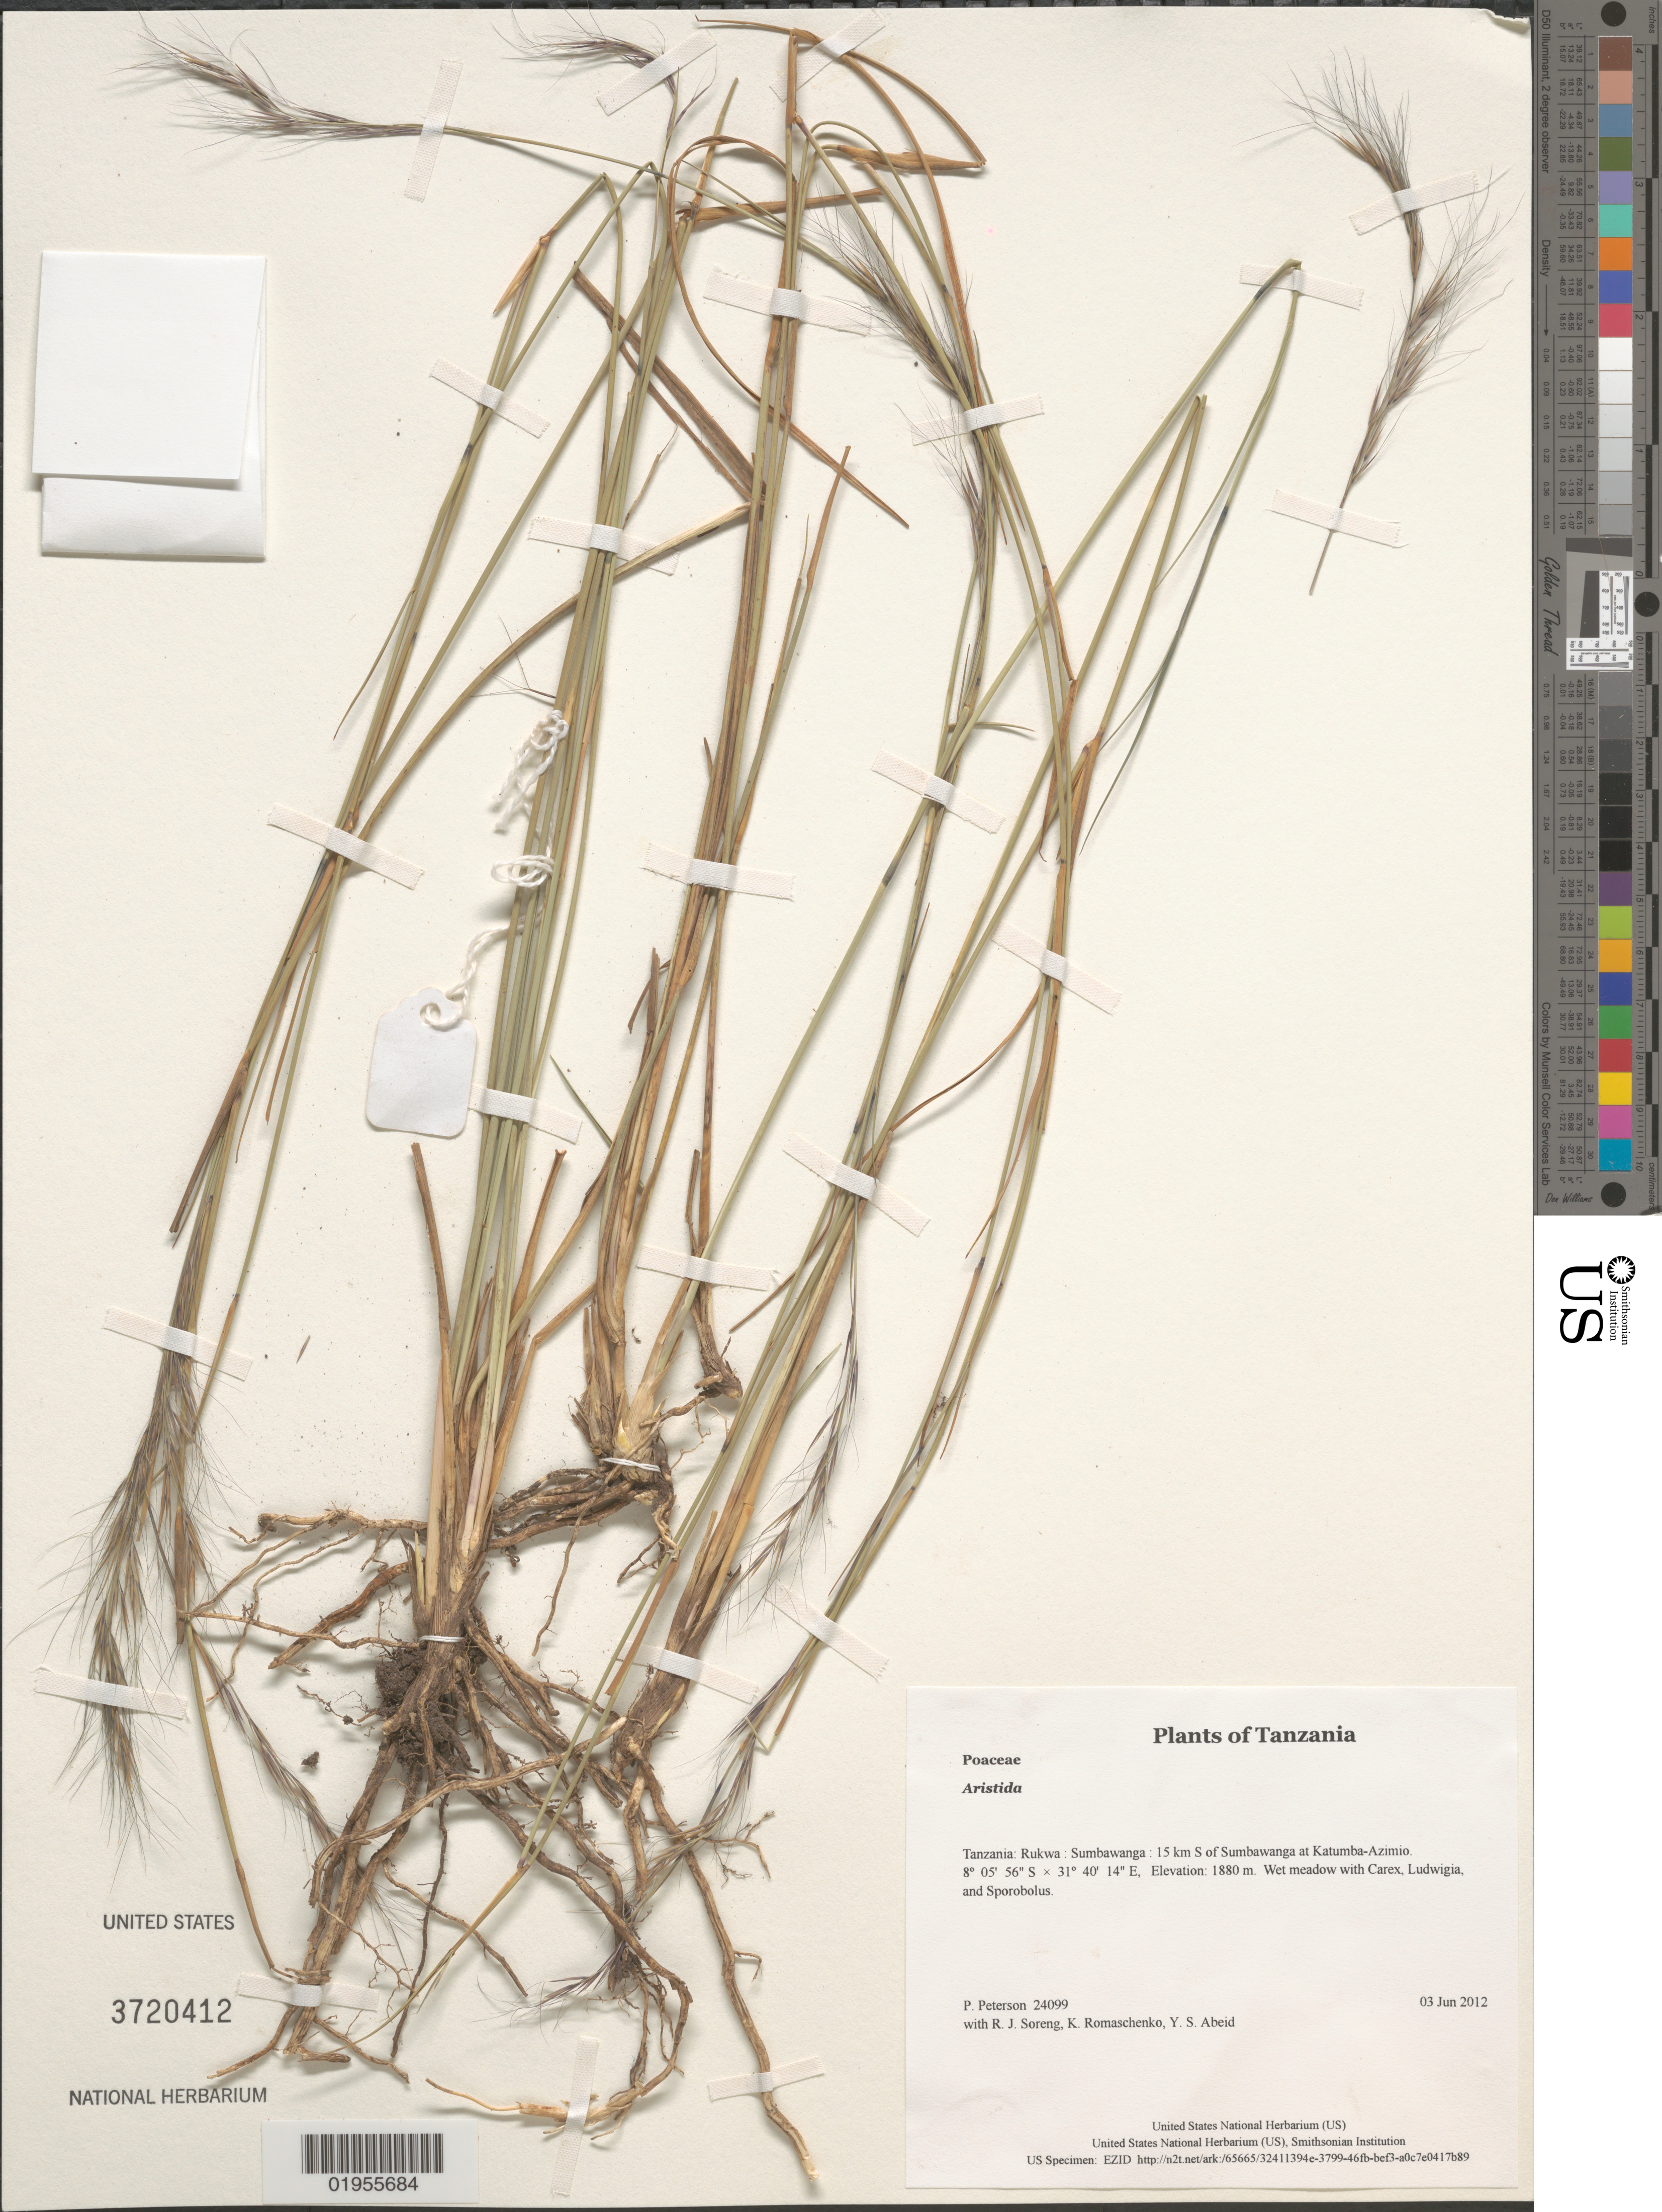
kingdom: Plantae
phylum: Tracheophyta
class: Liliopsida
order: Poales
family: Poaceae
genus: Aristida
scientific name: Aristida sp.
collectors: P. M. Peterson, R. J. Soreng, K. Romaschenko & Y. Abeid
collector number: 24099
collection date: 2012-06-03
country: Tanzania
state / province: Rukwa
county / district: Sumbawanga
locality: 15 km S of Sumbawanga at Katumba-Azimio.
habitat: Wet meadow with Carex, Ludwigia, and Sporobolus.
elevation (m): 1880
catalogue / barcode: US 3720412